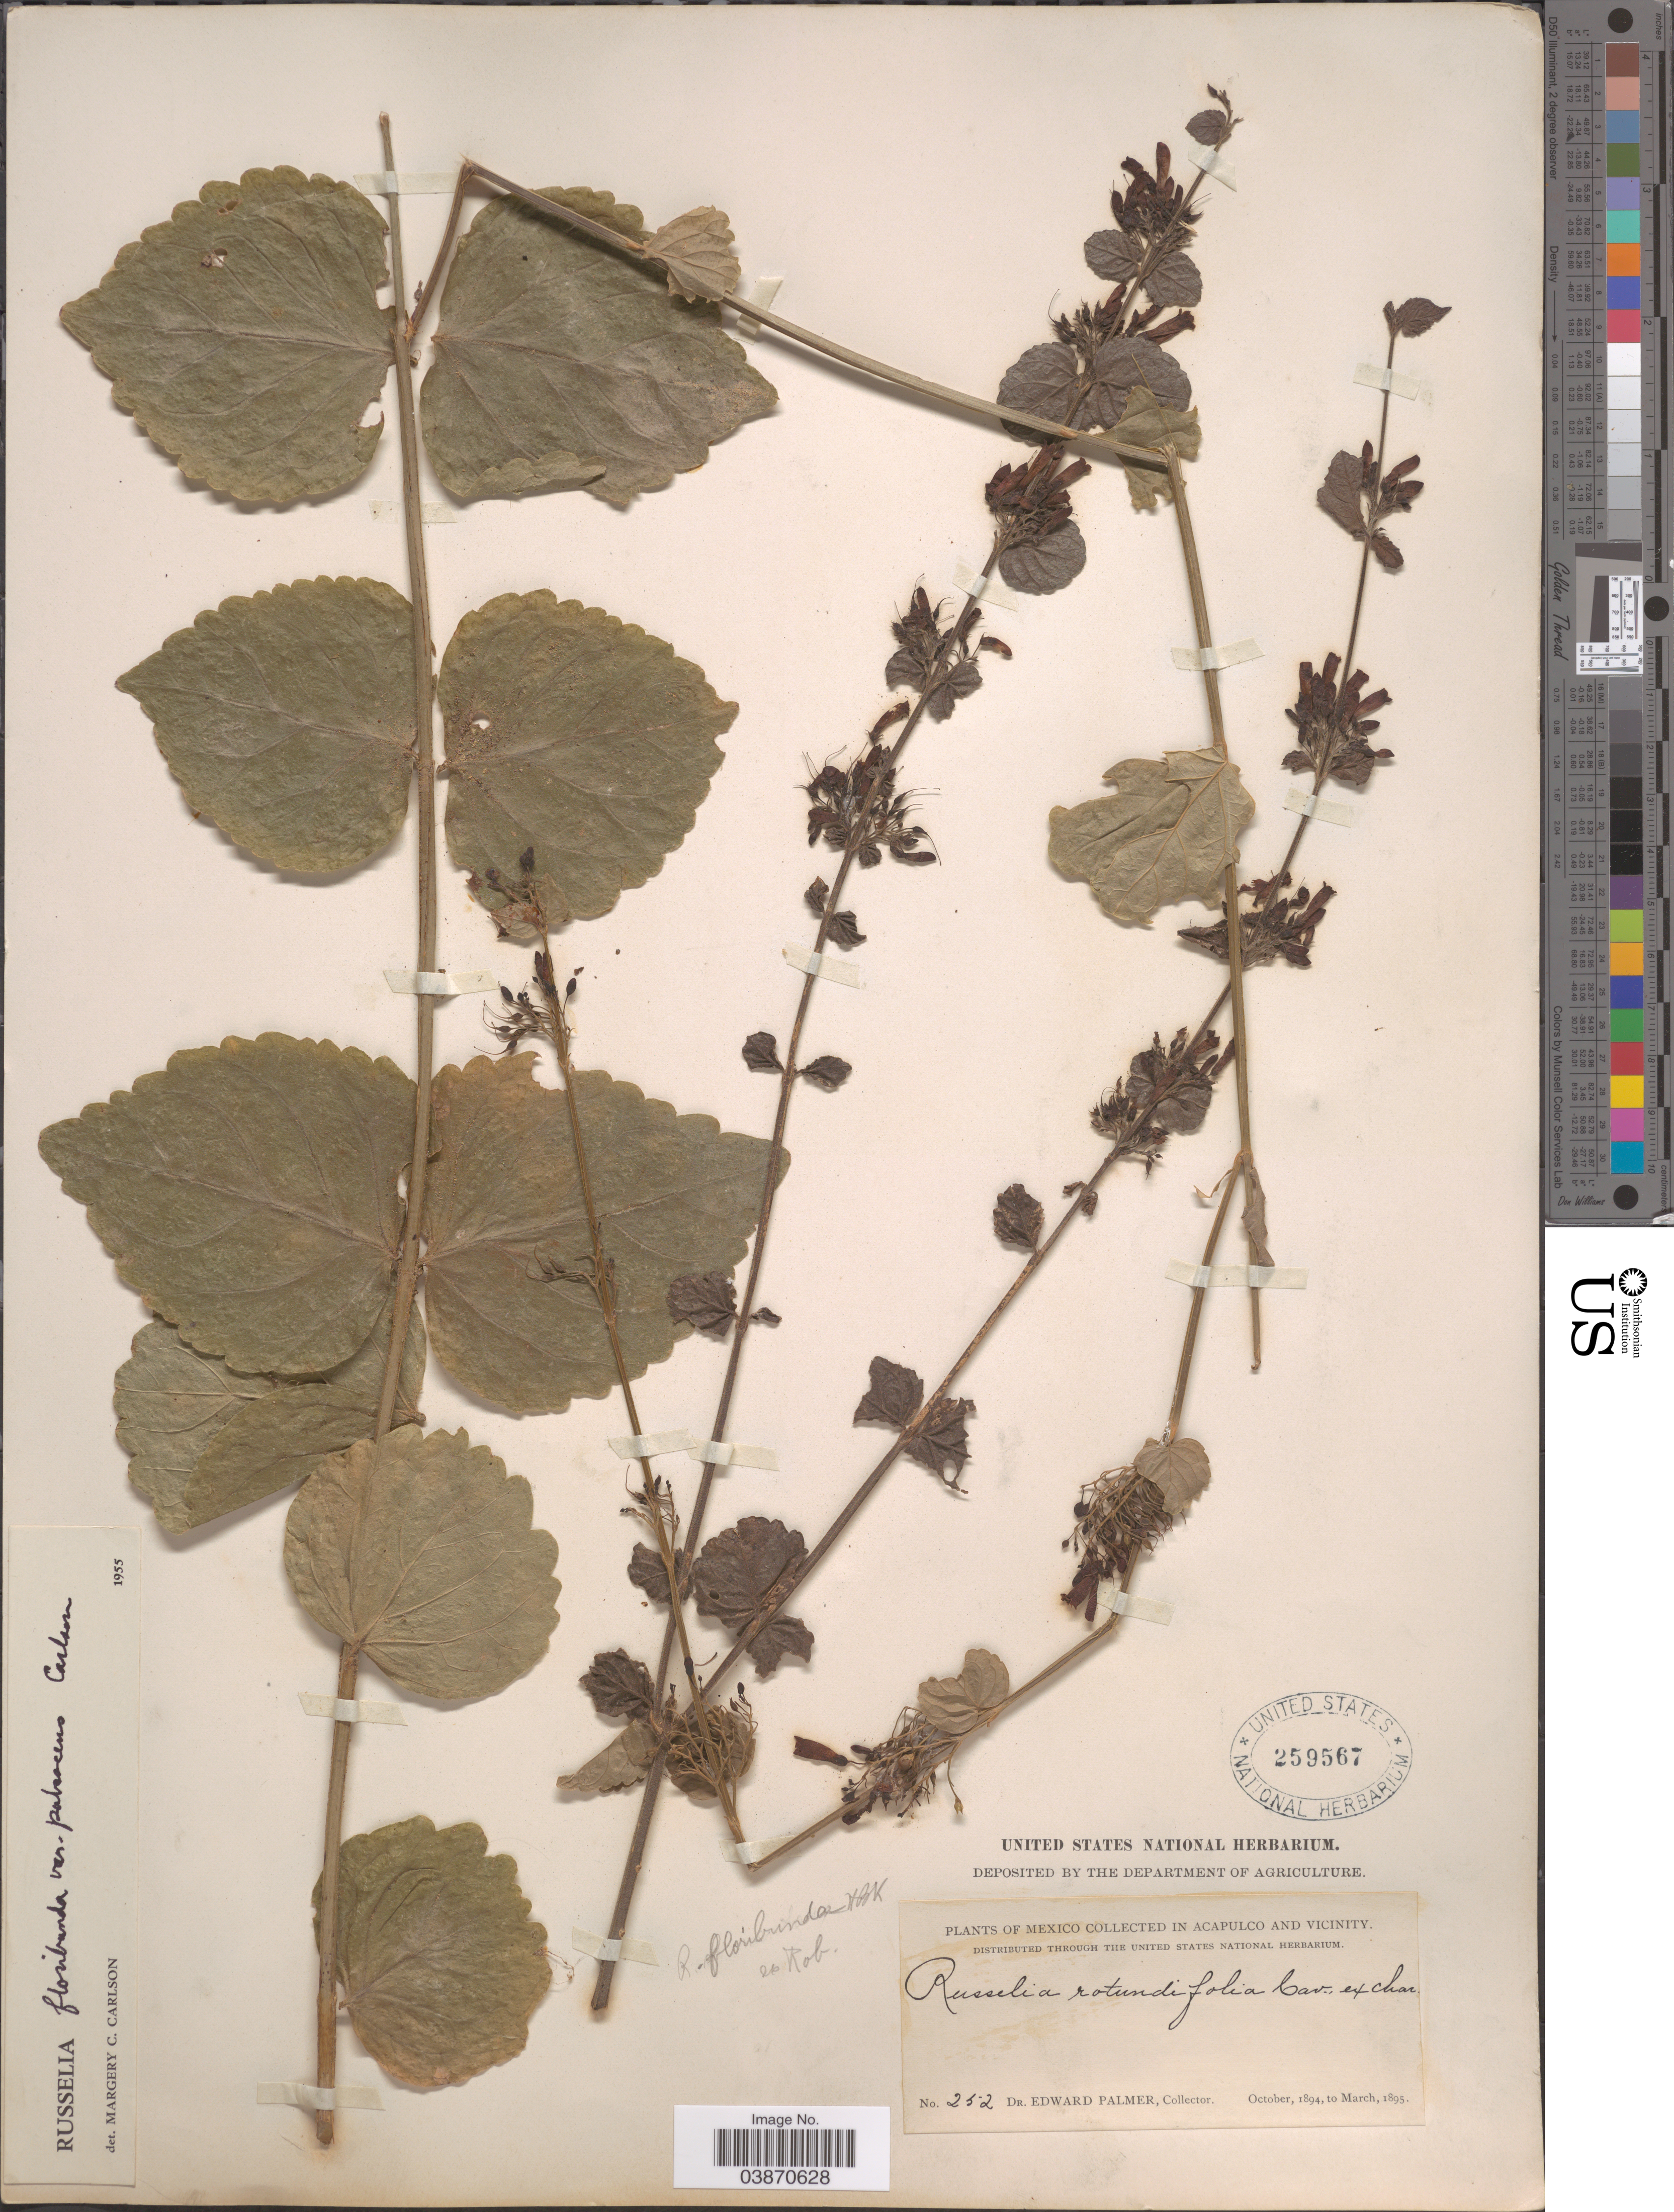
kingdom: Plantae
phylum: Tracheophyta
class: Magnoliopsida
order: Lamiales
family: Plantaginaceae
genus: Russelia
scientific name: Russelia floribunda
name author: Kunth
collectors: E. Palmer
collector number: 252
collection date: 1894-10/1895-03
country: Mexico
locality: In Acapulco and Vicinity.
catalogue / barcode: US 259567